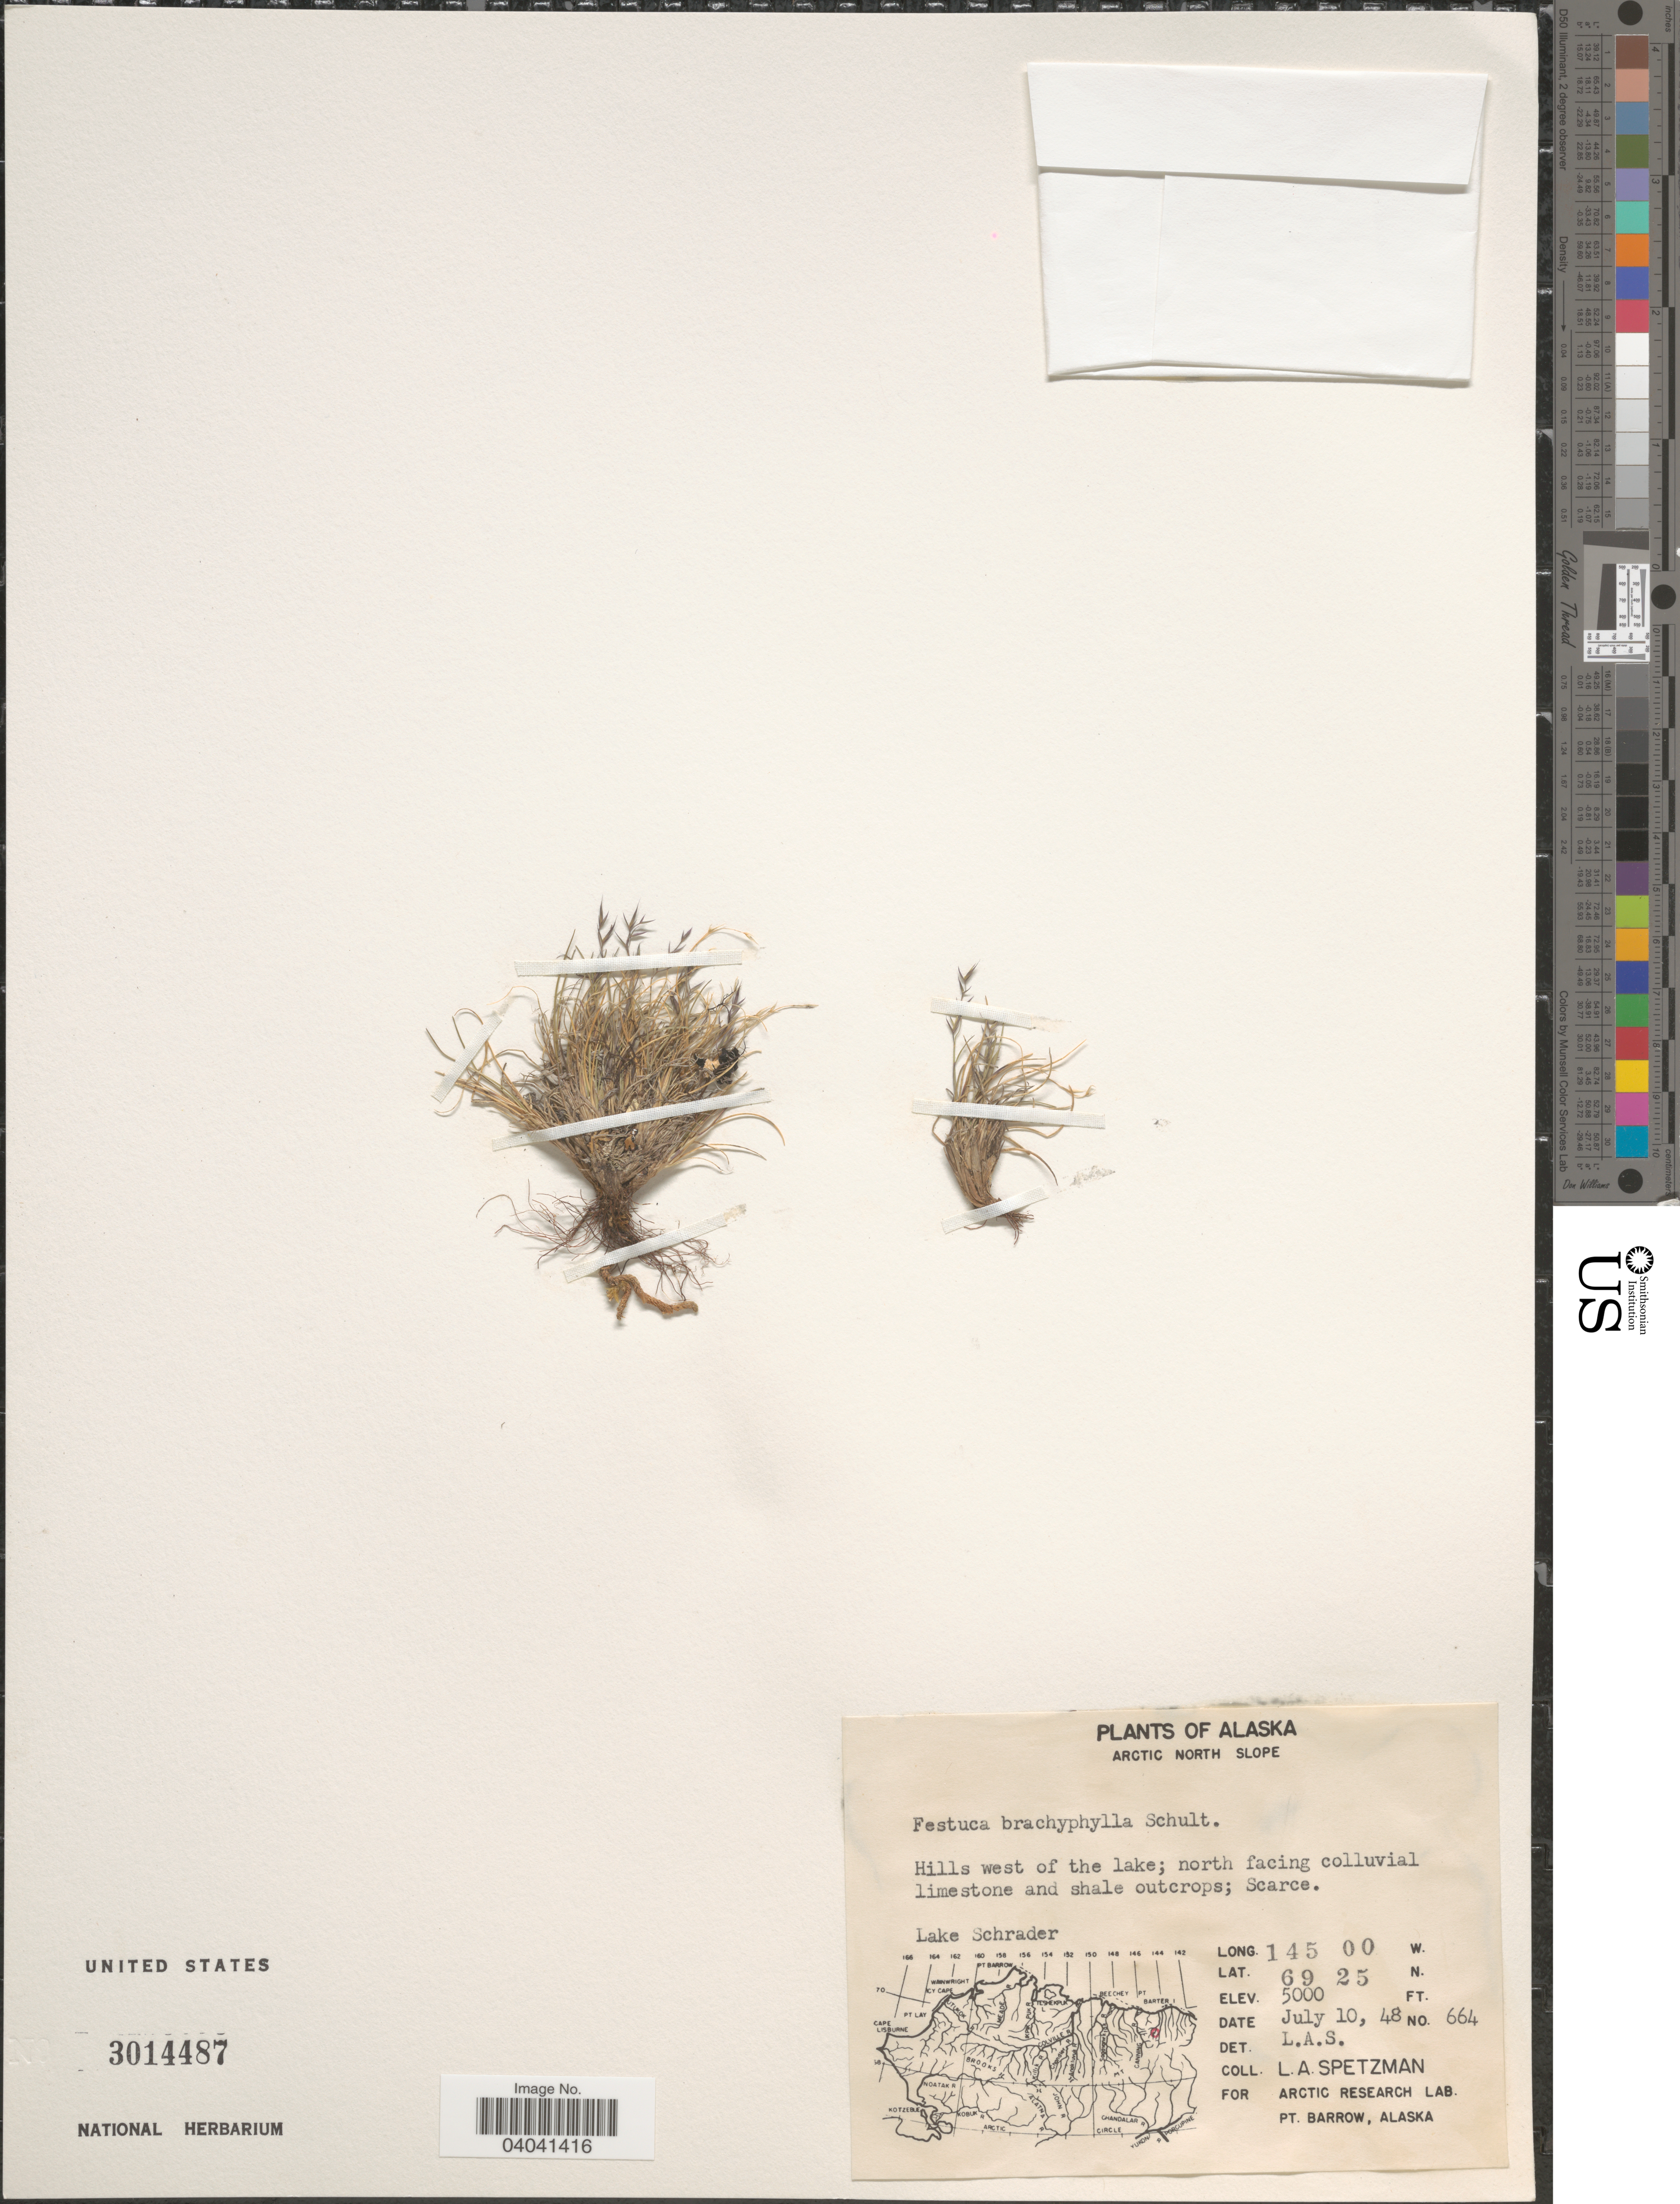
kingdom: Plantae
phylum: Tracheophyta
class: Liliopsida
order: Poales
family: Poaceae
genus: Festuca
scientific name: Festuca brachyphylla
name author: Schult. & Schult. f.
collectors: L. Spetzman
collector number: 664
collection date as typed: Transcribed d/m/y: 10/7/48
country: United States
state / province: Alaska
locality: Arctic North Slope. Hills west of the lake; north facing colluvial limestone and shale outcrops. Lake Schrader.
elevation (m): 1524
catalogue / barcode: US 3014487